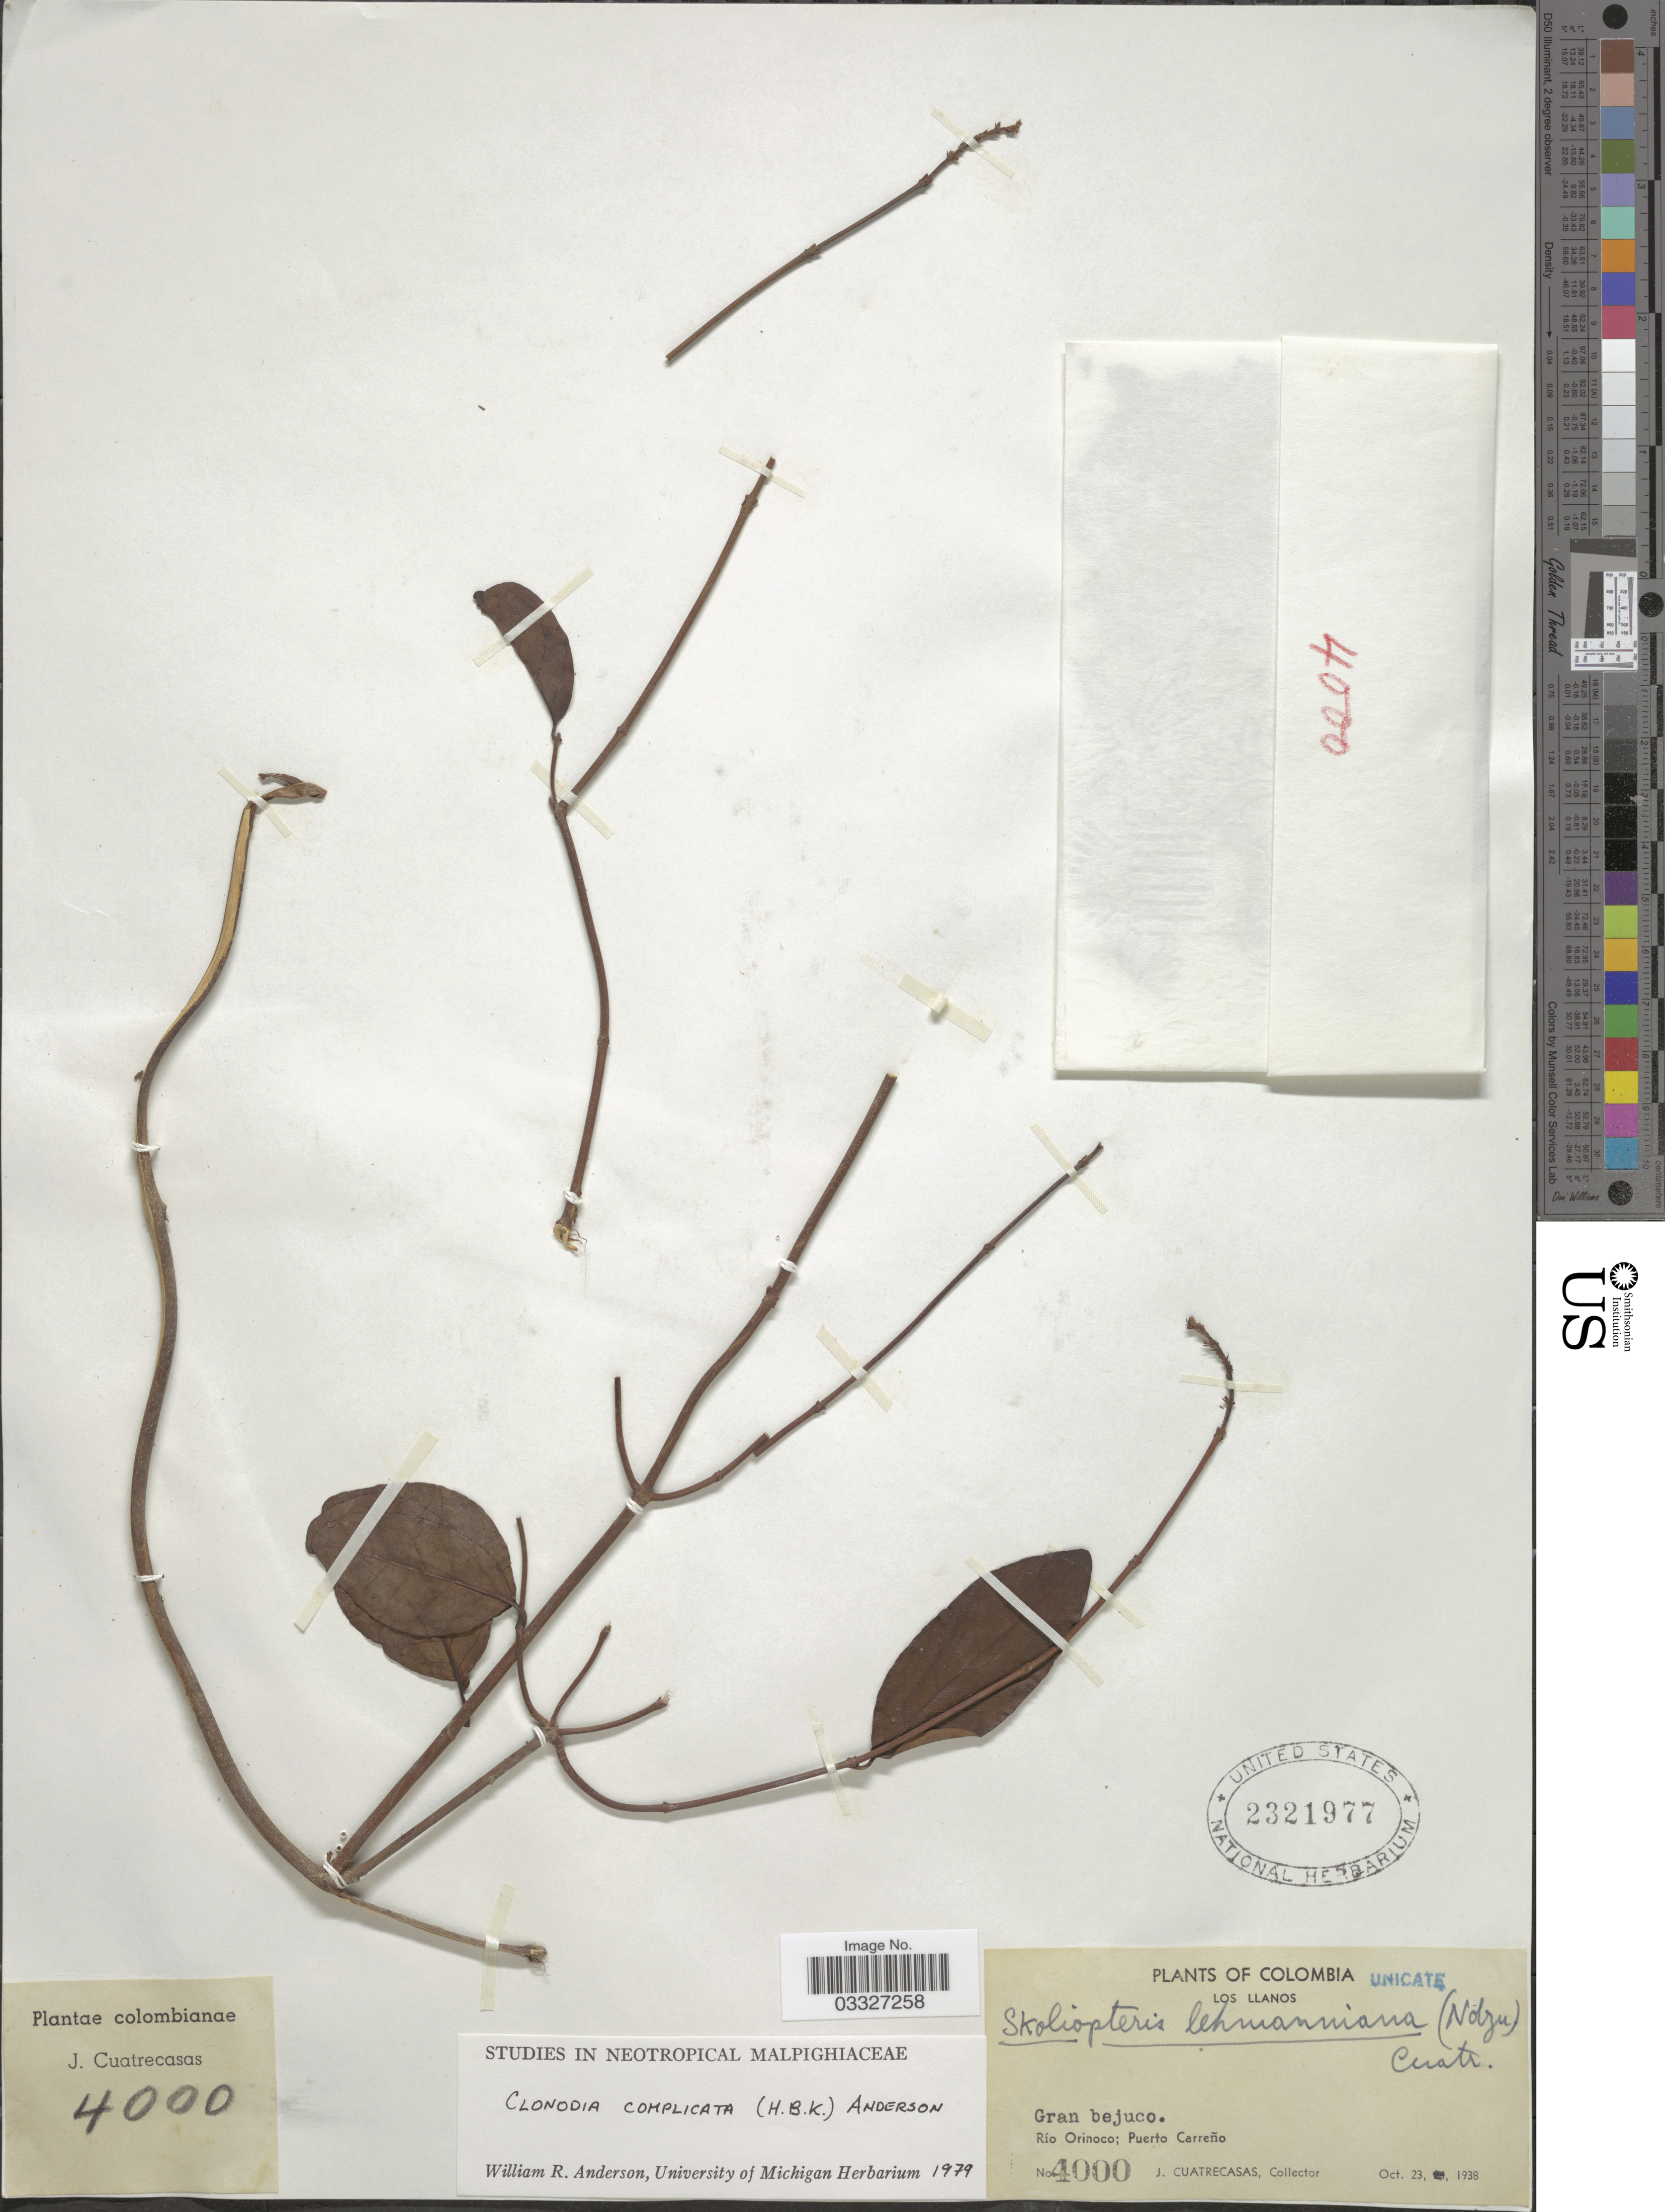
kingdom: Plantae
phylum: Tracheophyta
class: Magnoliopsida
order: Malpighiales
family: Malpighiaceae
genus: Heteropterys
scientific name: Heteropterys complicata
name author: (Kunth) W.R. Anderson & C. Davis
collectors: J. Cuatrecasas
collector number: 4000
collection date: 1938-10-23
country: Colombia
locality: Los Llanos. Gran bejuco. Río Orinoco; Puerto Carreño.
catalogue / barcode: US 2321977